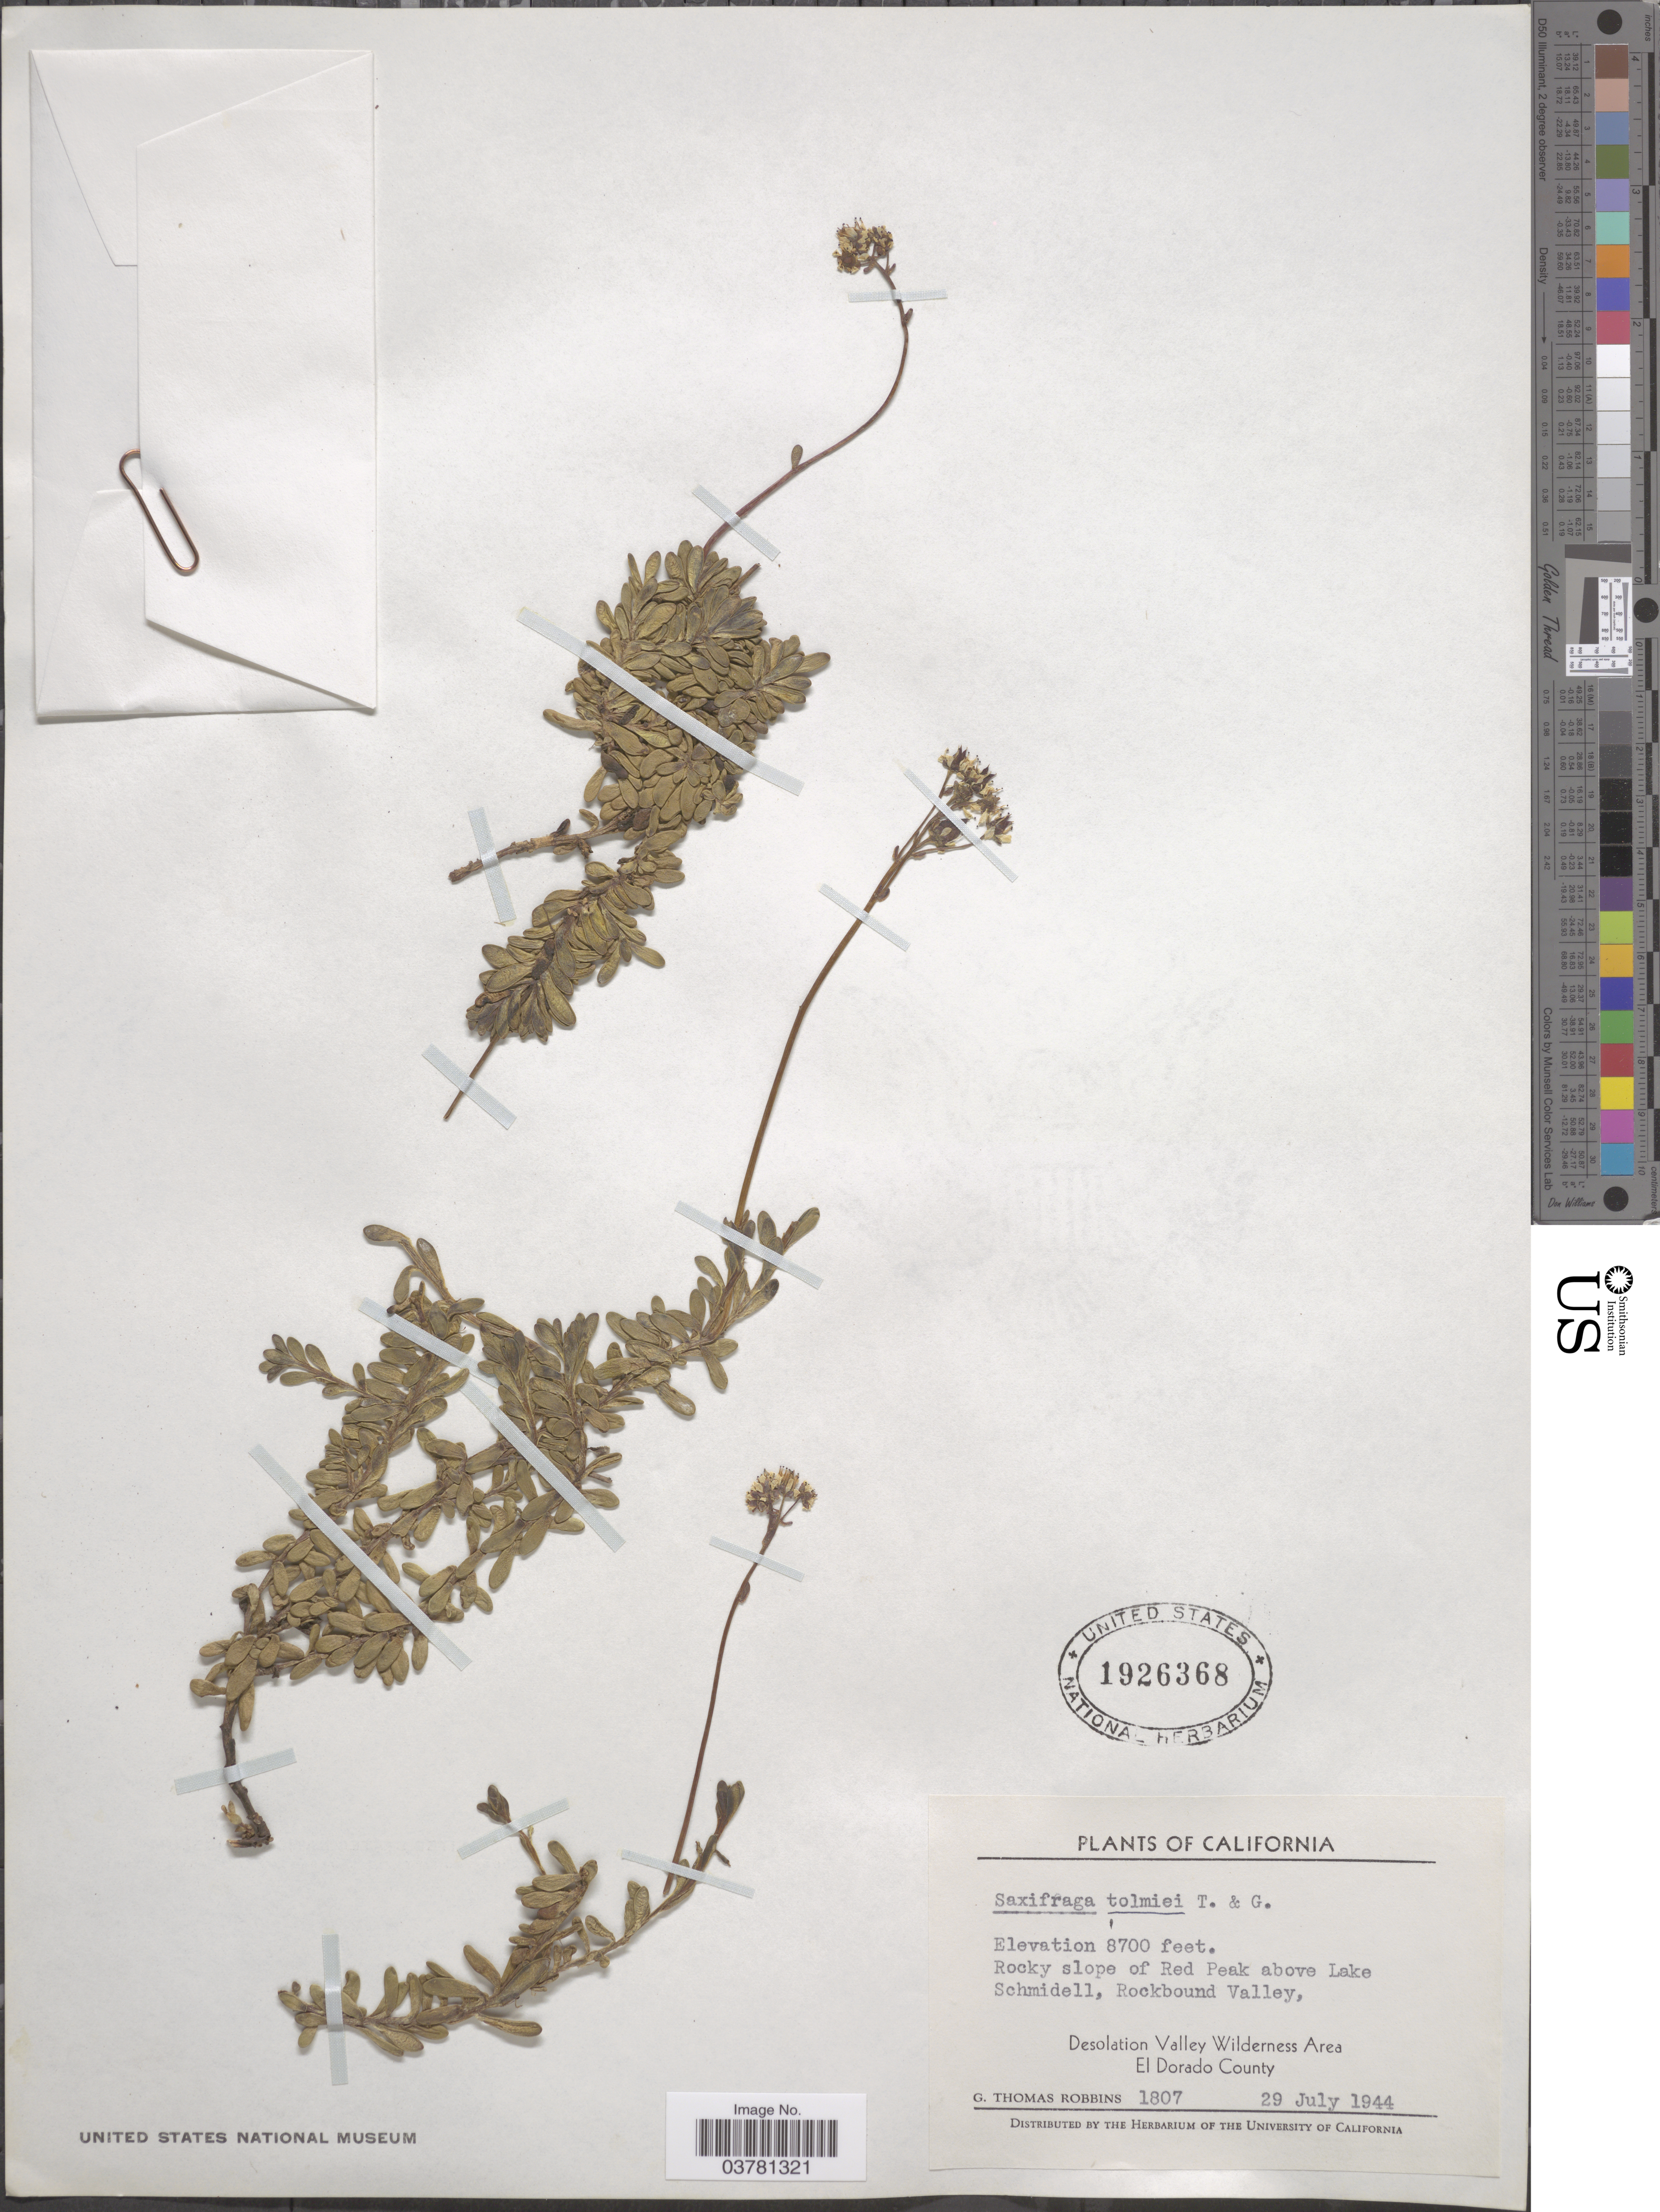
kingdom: Plantae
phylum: Tracheophyta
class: Magnoliopsida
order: Saxifragales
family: Saxifragaceae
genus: Micranthes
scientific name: Micranthes tolmiei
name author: (Torr. & A. Gray) Brouillet & Gornall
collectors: G. T. Robbins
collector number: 1807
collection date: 1944-07-29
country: United States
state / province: California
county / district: El Dorado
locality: Rocky slope of Red Peak above Lake Schmidell, Rockbound Valley, Desolation Valley Wilderness Area. El Dorado County.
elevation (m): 2652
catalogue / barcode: US 1926368